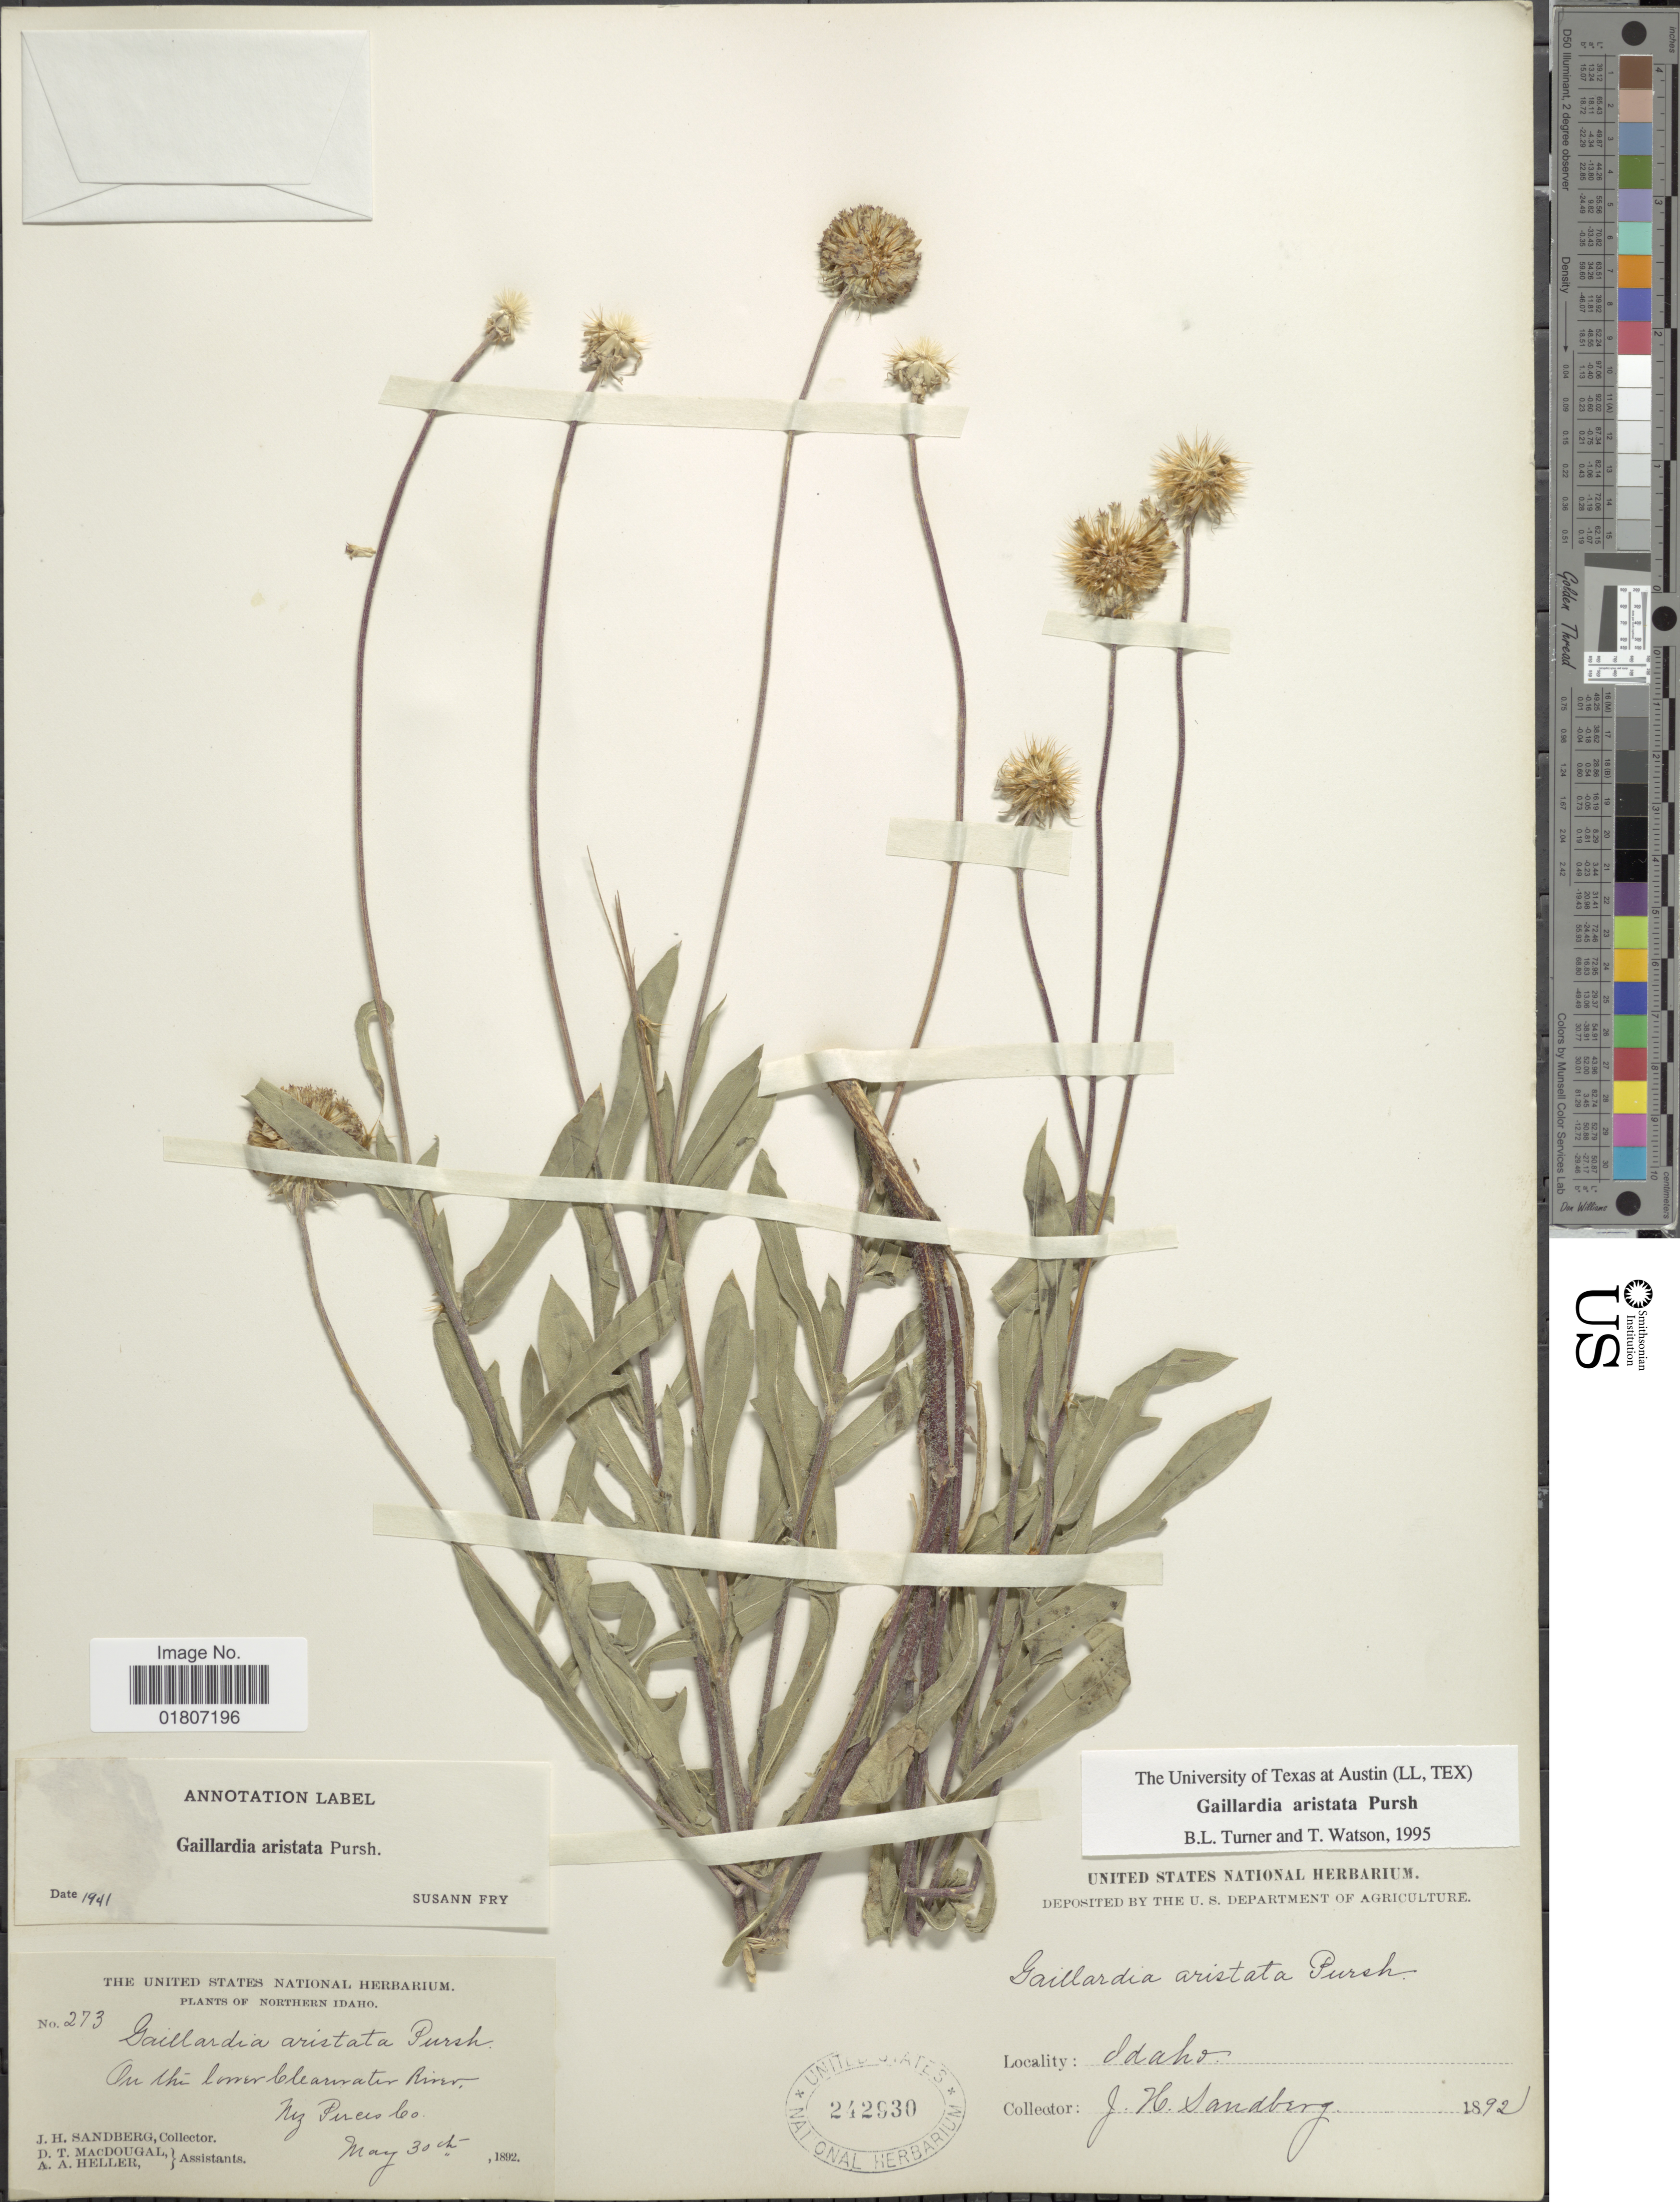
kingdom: Plantae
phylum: Tracheophyta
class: Magnoliopsida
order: Asterales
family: Asteraceae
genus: Gaillardia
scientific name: Gaillardia aristata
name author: Pursh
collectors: J. H. Sandberg, D. T. MacDougal & A. A. Heller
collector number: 273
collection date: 1892-05-30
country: United States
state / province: Idaho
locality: Northern Idaho. lower Clearwater River, Nez Perce Co.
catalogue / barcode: US 242930